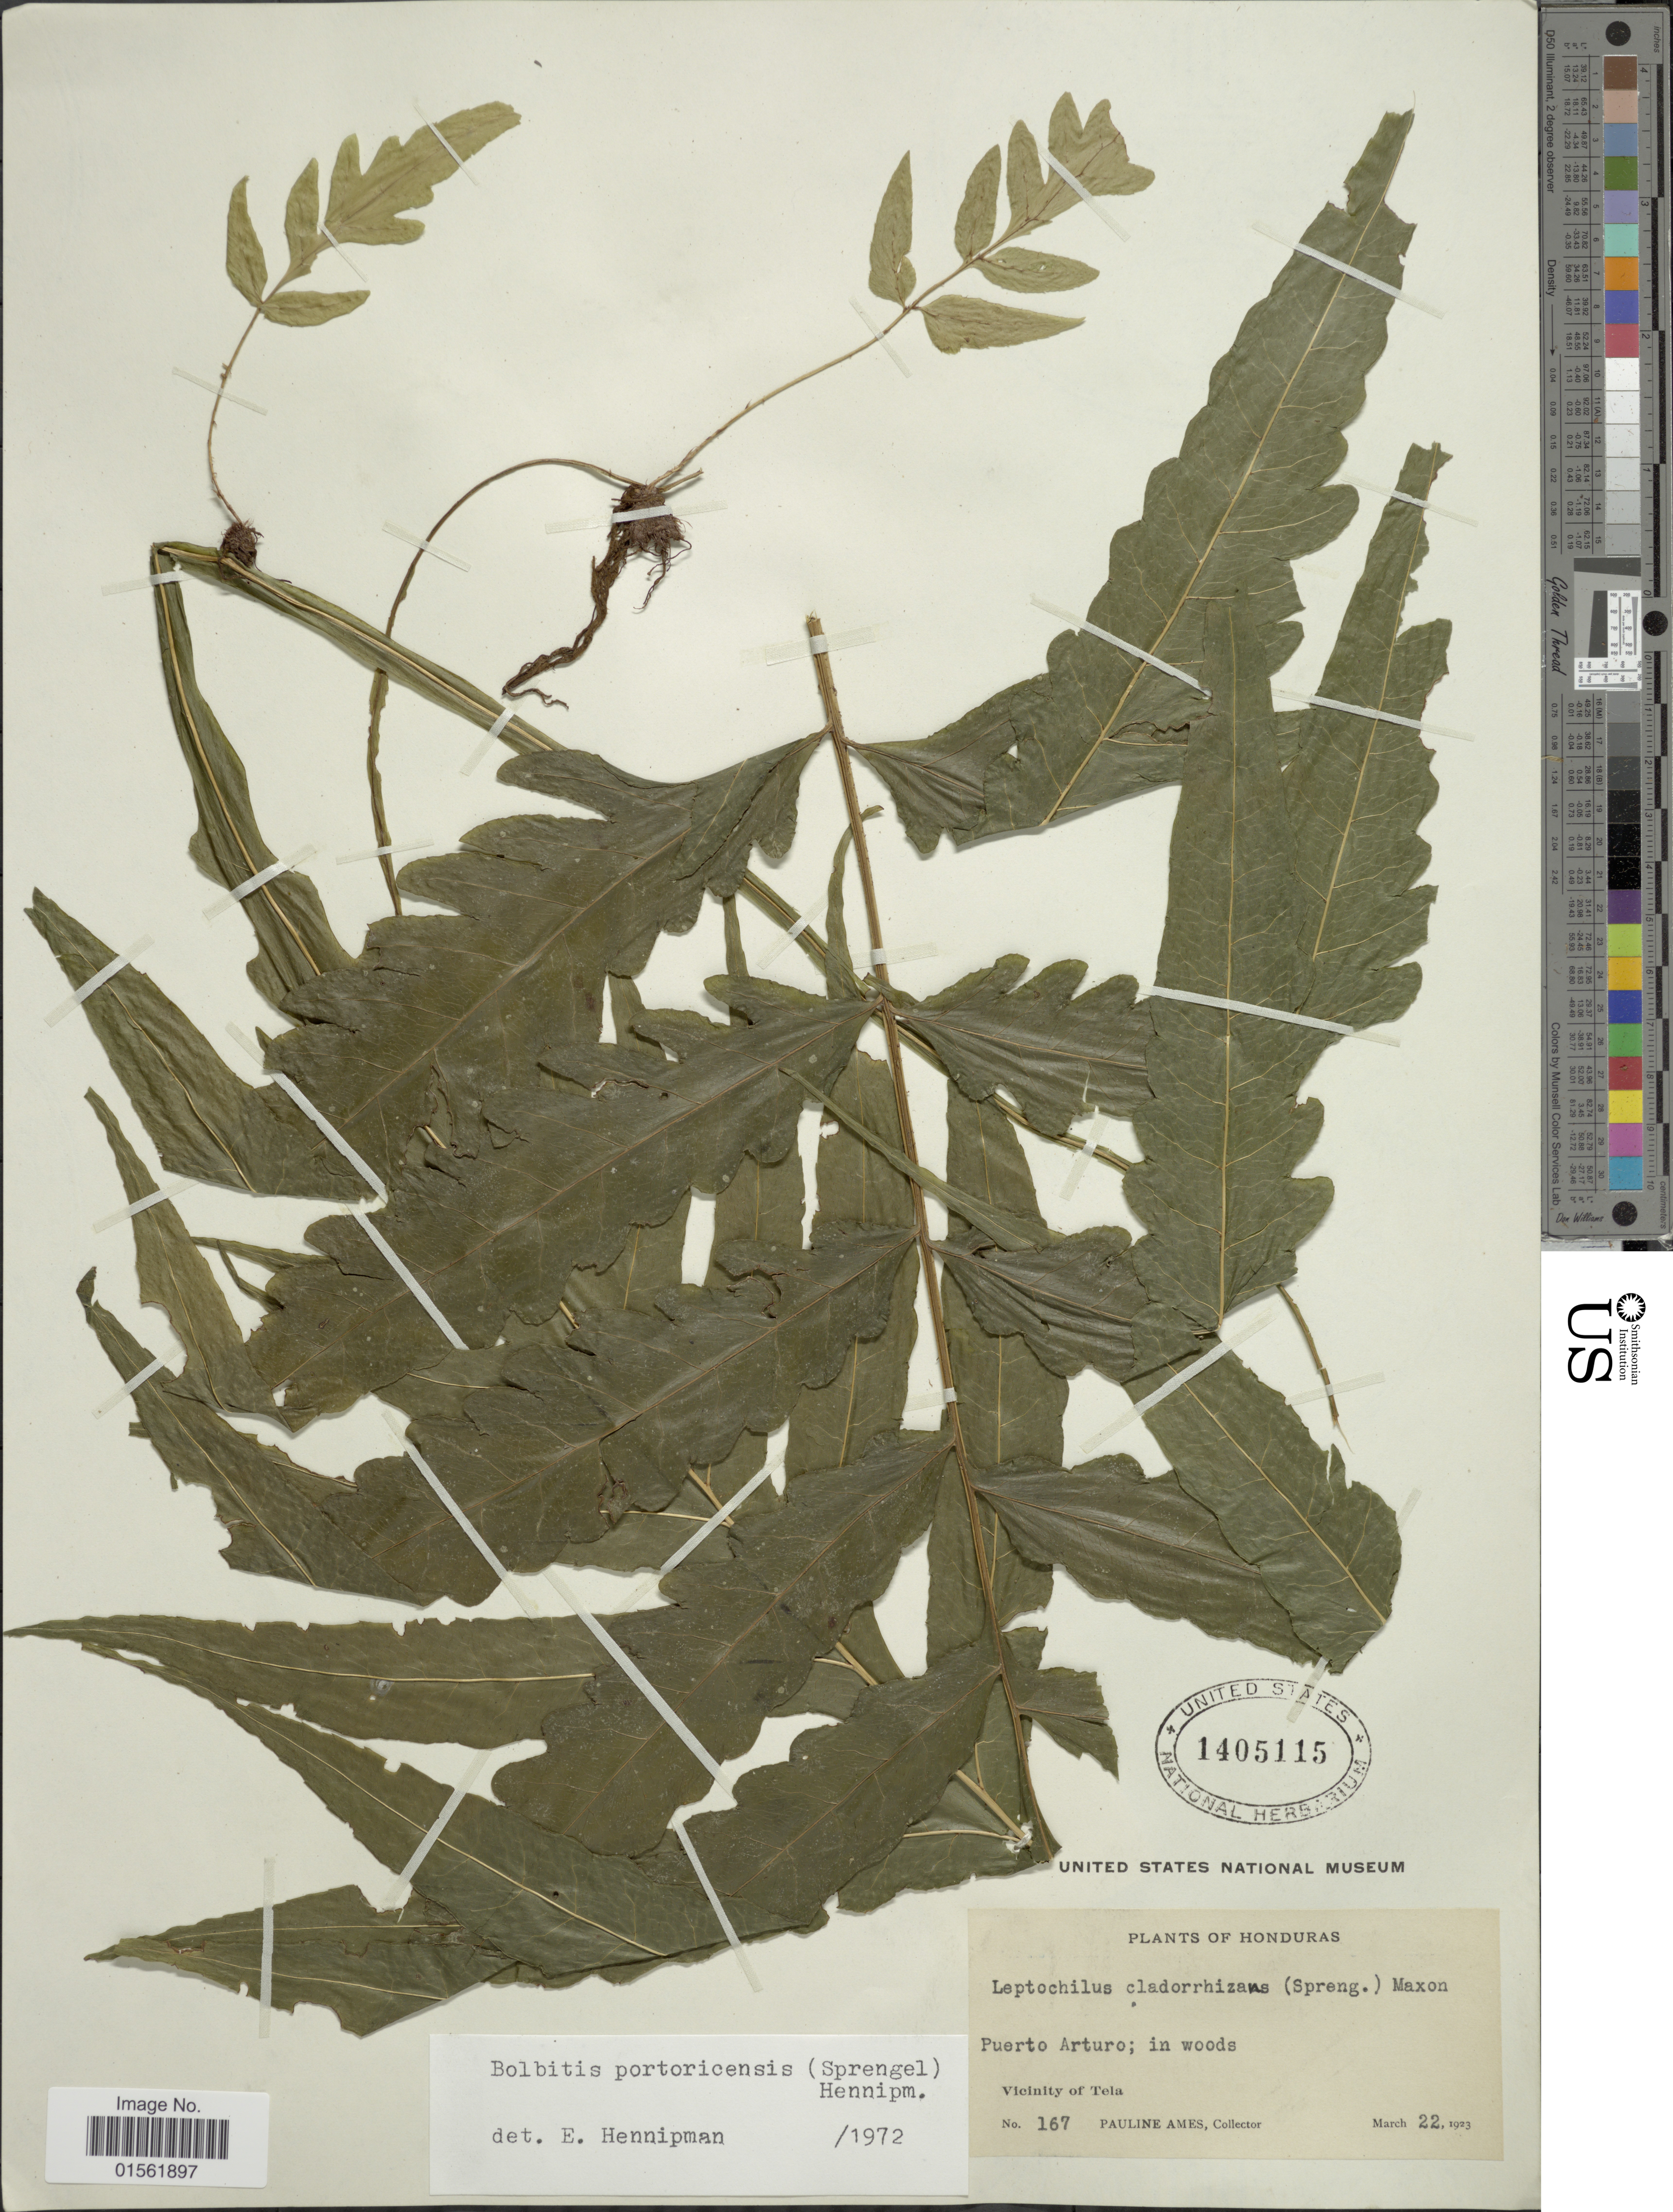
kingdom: Plantae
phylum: Tracheophyta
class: Polypodiopsida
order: Polypodiales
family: Dryopteridaceae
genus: Bolbitis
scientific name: Bolbitis portoricensis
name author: (Spreng.) Hennipman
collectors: P. Ames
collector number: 167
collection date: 1923-03-22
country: Honduras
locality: Puerto Arturo; in woods. Vicinity of Tela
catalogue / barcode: US 1405115